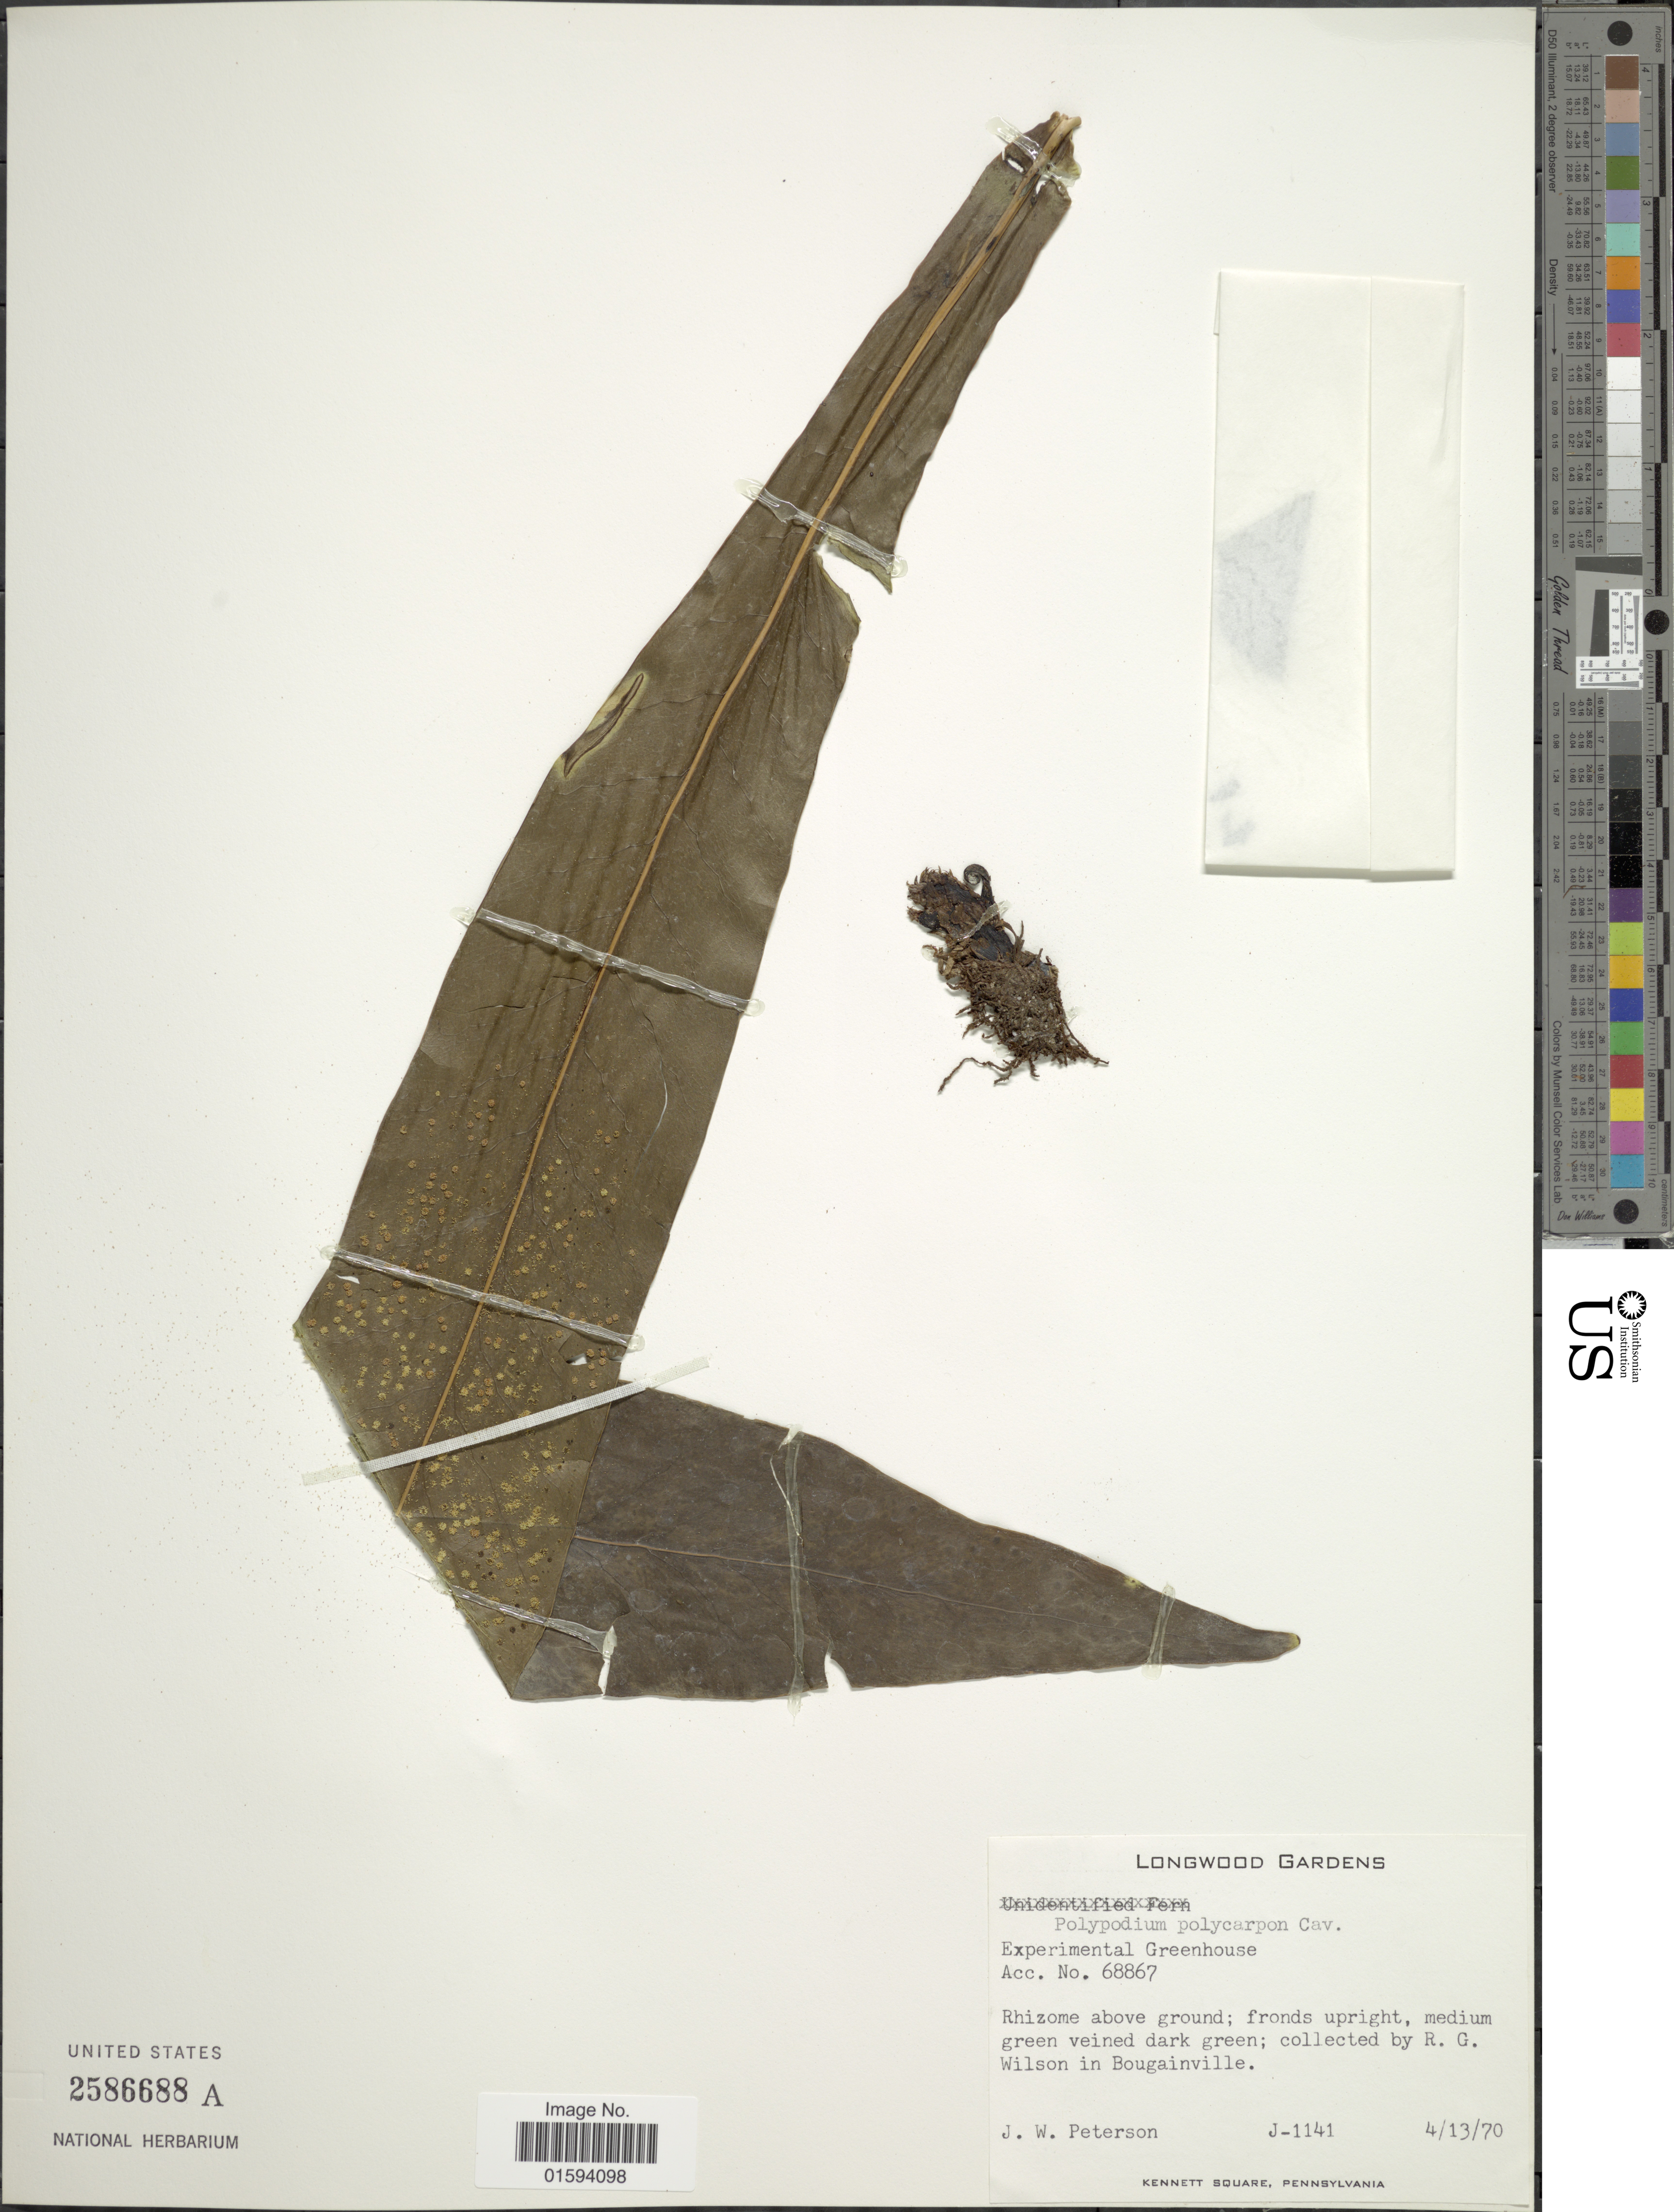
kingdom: Plantae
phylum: Tracheophyta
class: Polypodiopsida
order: Polypodiales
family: Polypodiaceae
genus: Polypodium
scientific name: Polypodium polycarpon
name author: Cav. ex Sw.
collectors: J. W. Peterson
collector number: J-1141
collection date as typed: Transcribed d/m/y: 13/4/70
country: Papua New Guinea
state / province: Bougainville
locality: Longwood Gardens, Experimental Greenhouse, Acc. No. 68867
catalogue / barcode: US 2586688A